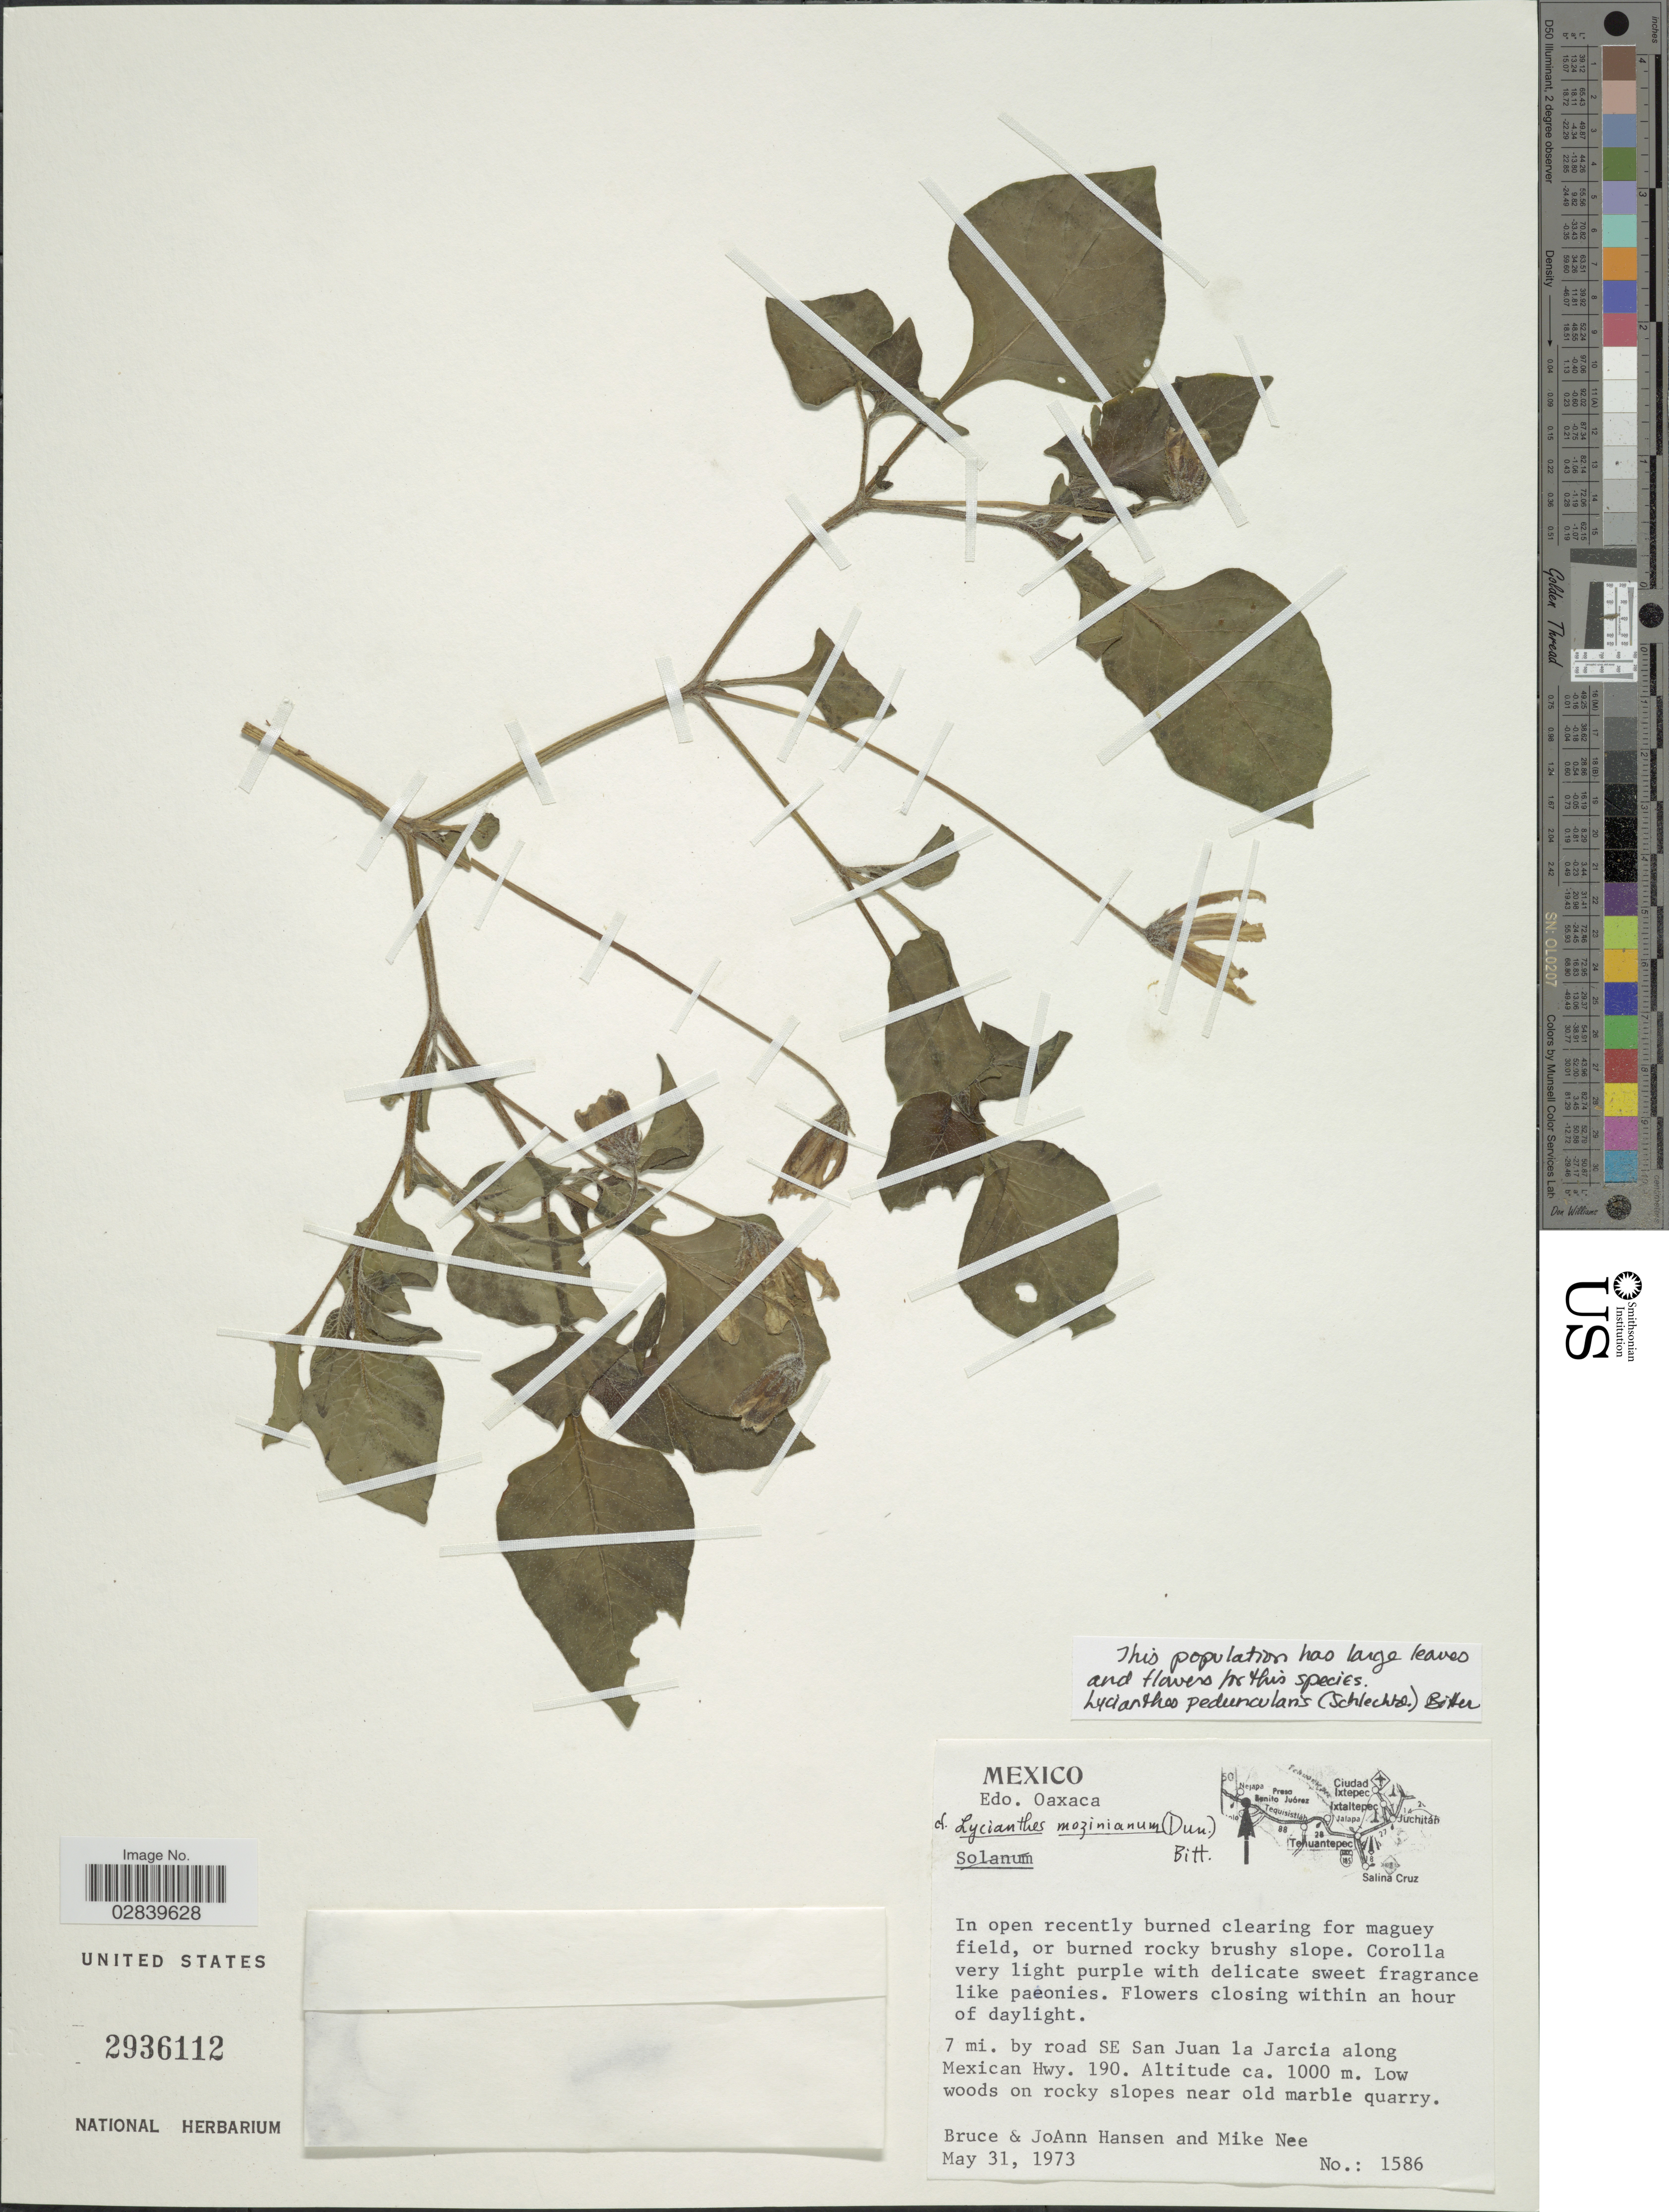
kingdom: Plantae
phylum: Tracheophyta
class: Magnoliopsida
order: Solanales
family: Solanaceae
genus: Lycianthes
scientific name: Lycianthes peduncularis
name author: (Schltdl.) Bitter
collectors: B. Hansen, J. Hansen & M. Nee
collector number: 1586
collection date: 1973-05-31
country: Mexico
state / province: Oaxaca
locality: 7 mi. by road SE San Juan la Jarcia along Mexican Hwy. 190.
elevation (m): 1000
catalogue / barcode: US 2936112